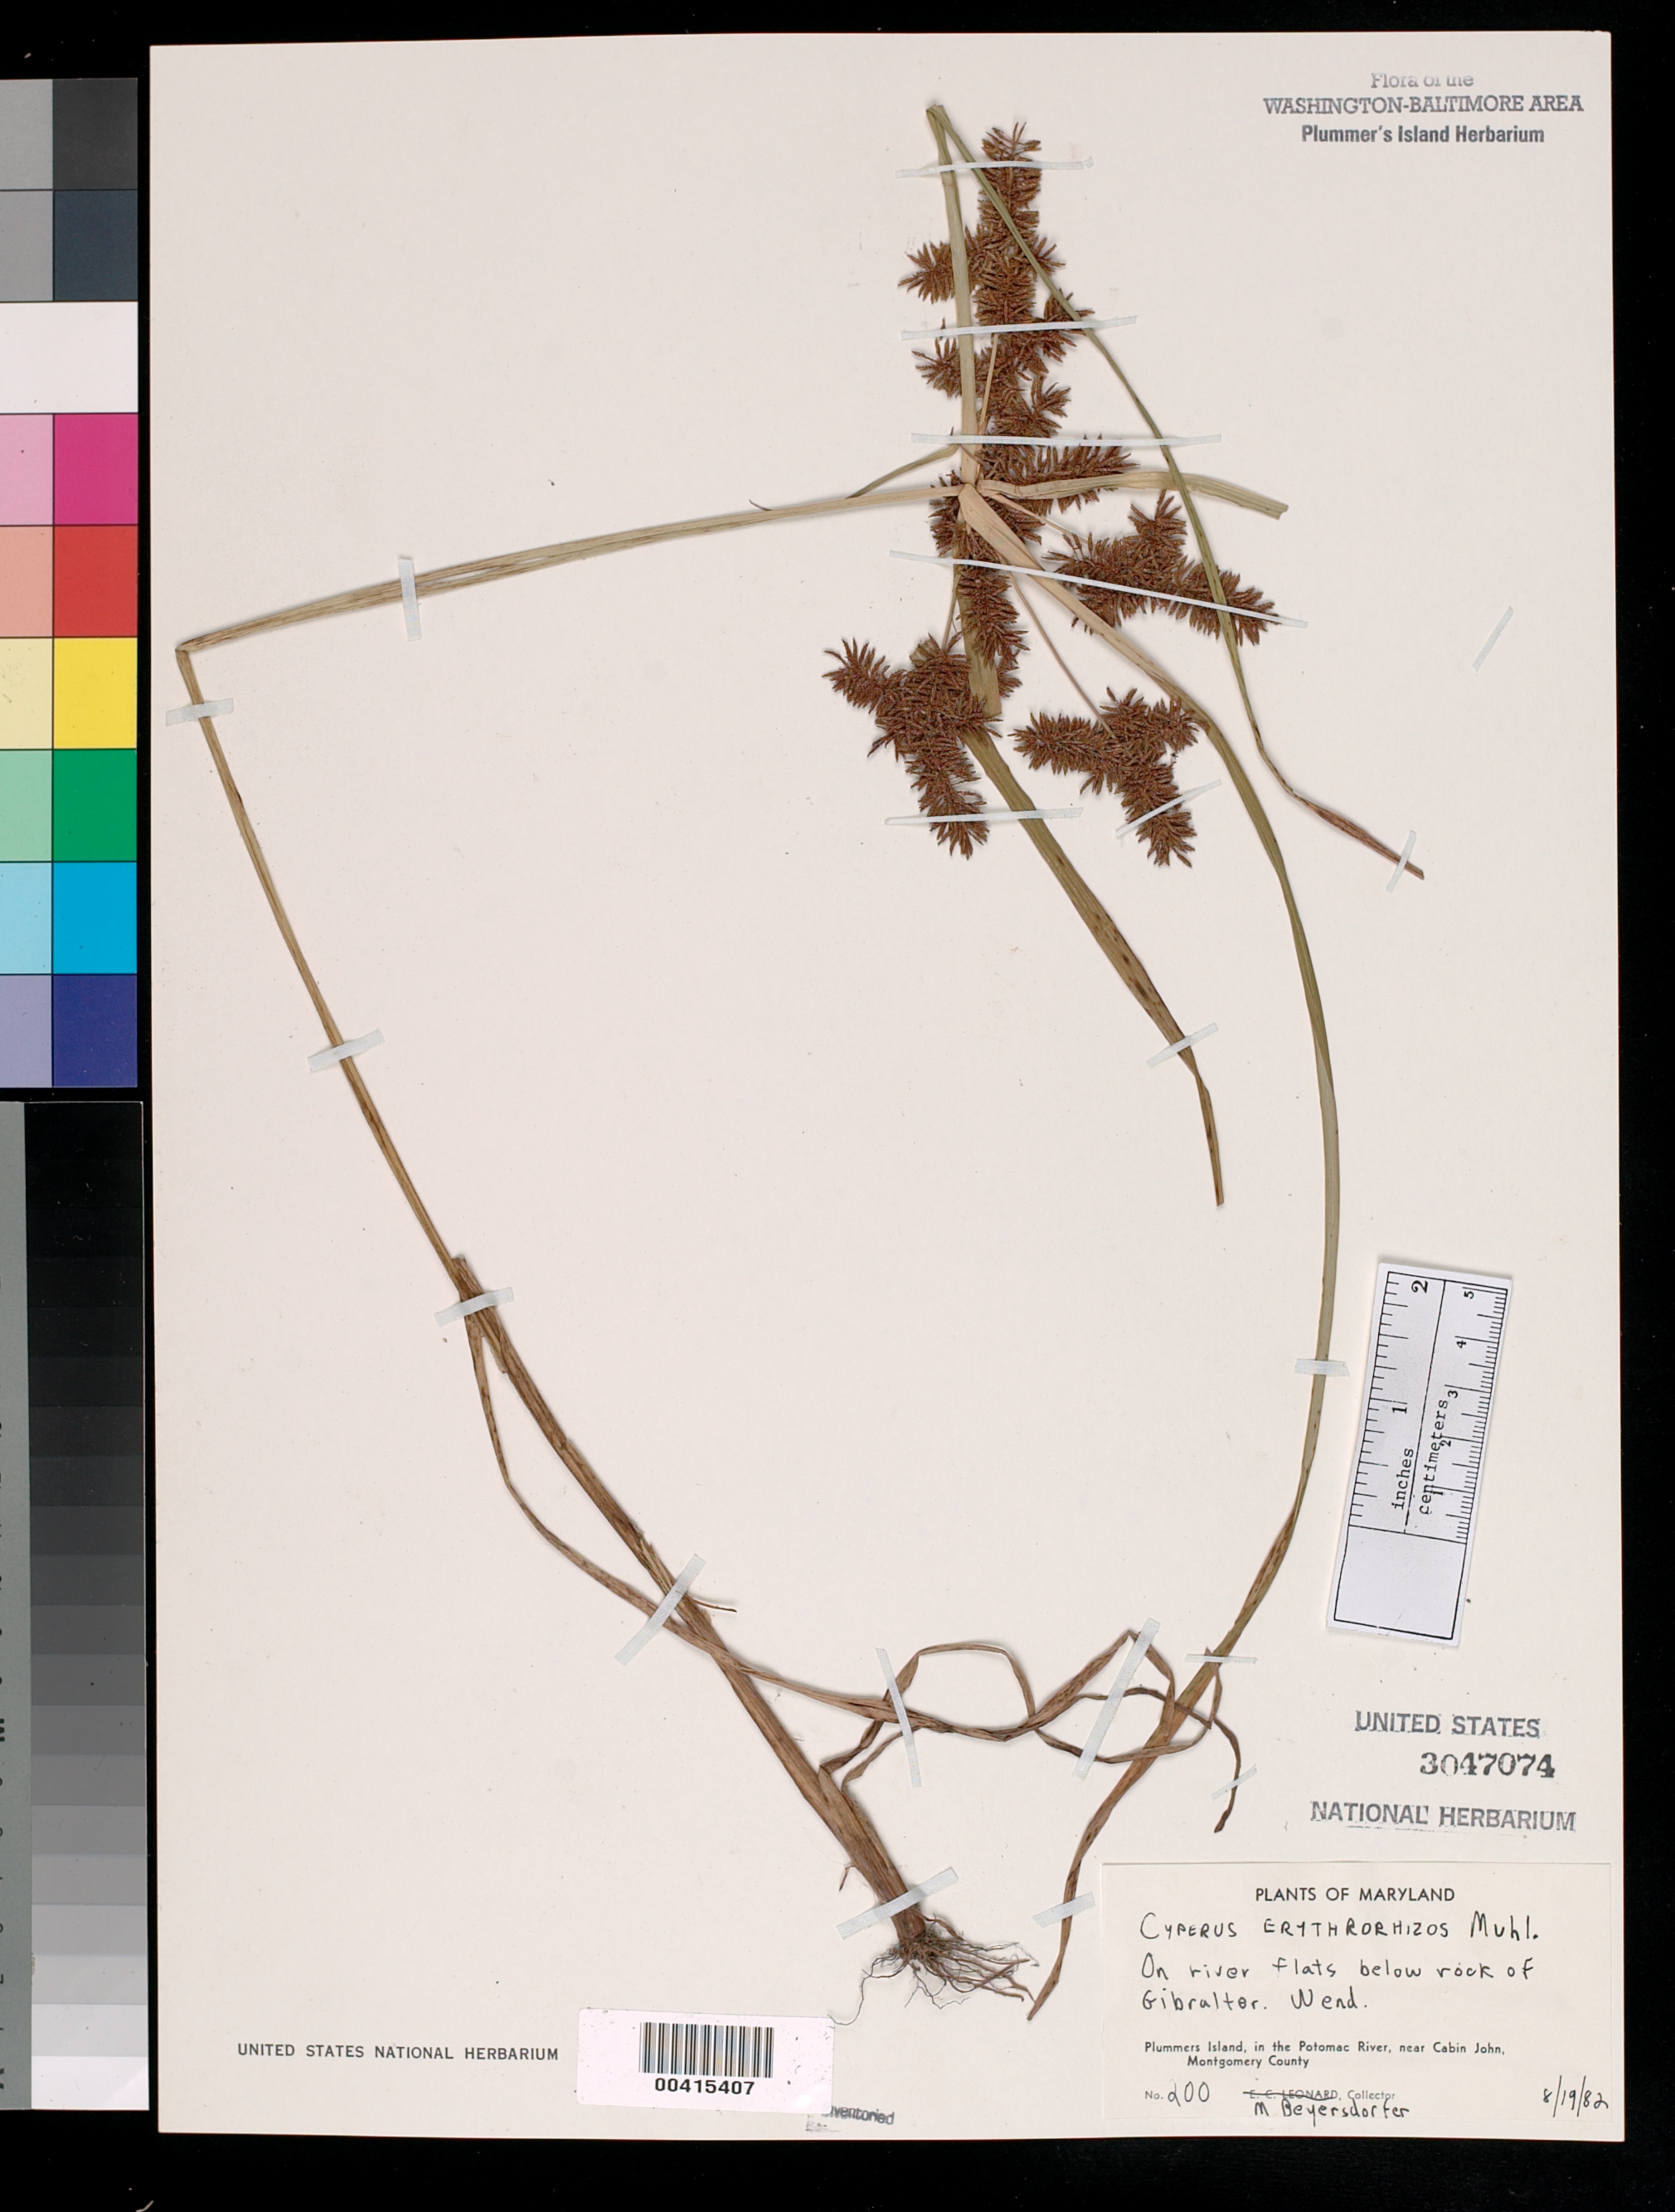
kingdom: Plantae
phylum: Tracheophyta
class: Liliopsida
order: Poales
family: Cyperaceae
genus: Cyperus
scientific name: Cyperus erythrorhizos Muhl.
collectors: M. Beyersdorfer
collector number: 200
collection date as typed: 19 Aug 1982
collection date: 1982-08-19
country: United States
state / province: Maryland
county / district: Montgomery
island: Plummers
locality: Plummer's Island; below Rock of Gibraltar. West end. C. & O. Canal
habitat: River flats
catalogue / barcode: US 3047074